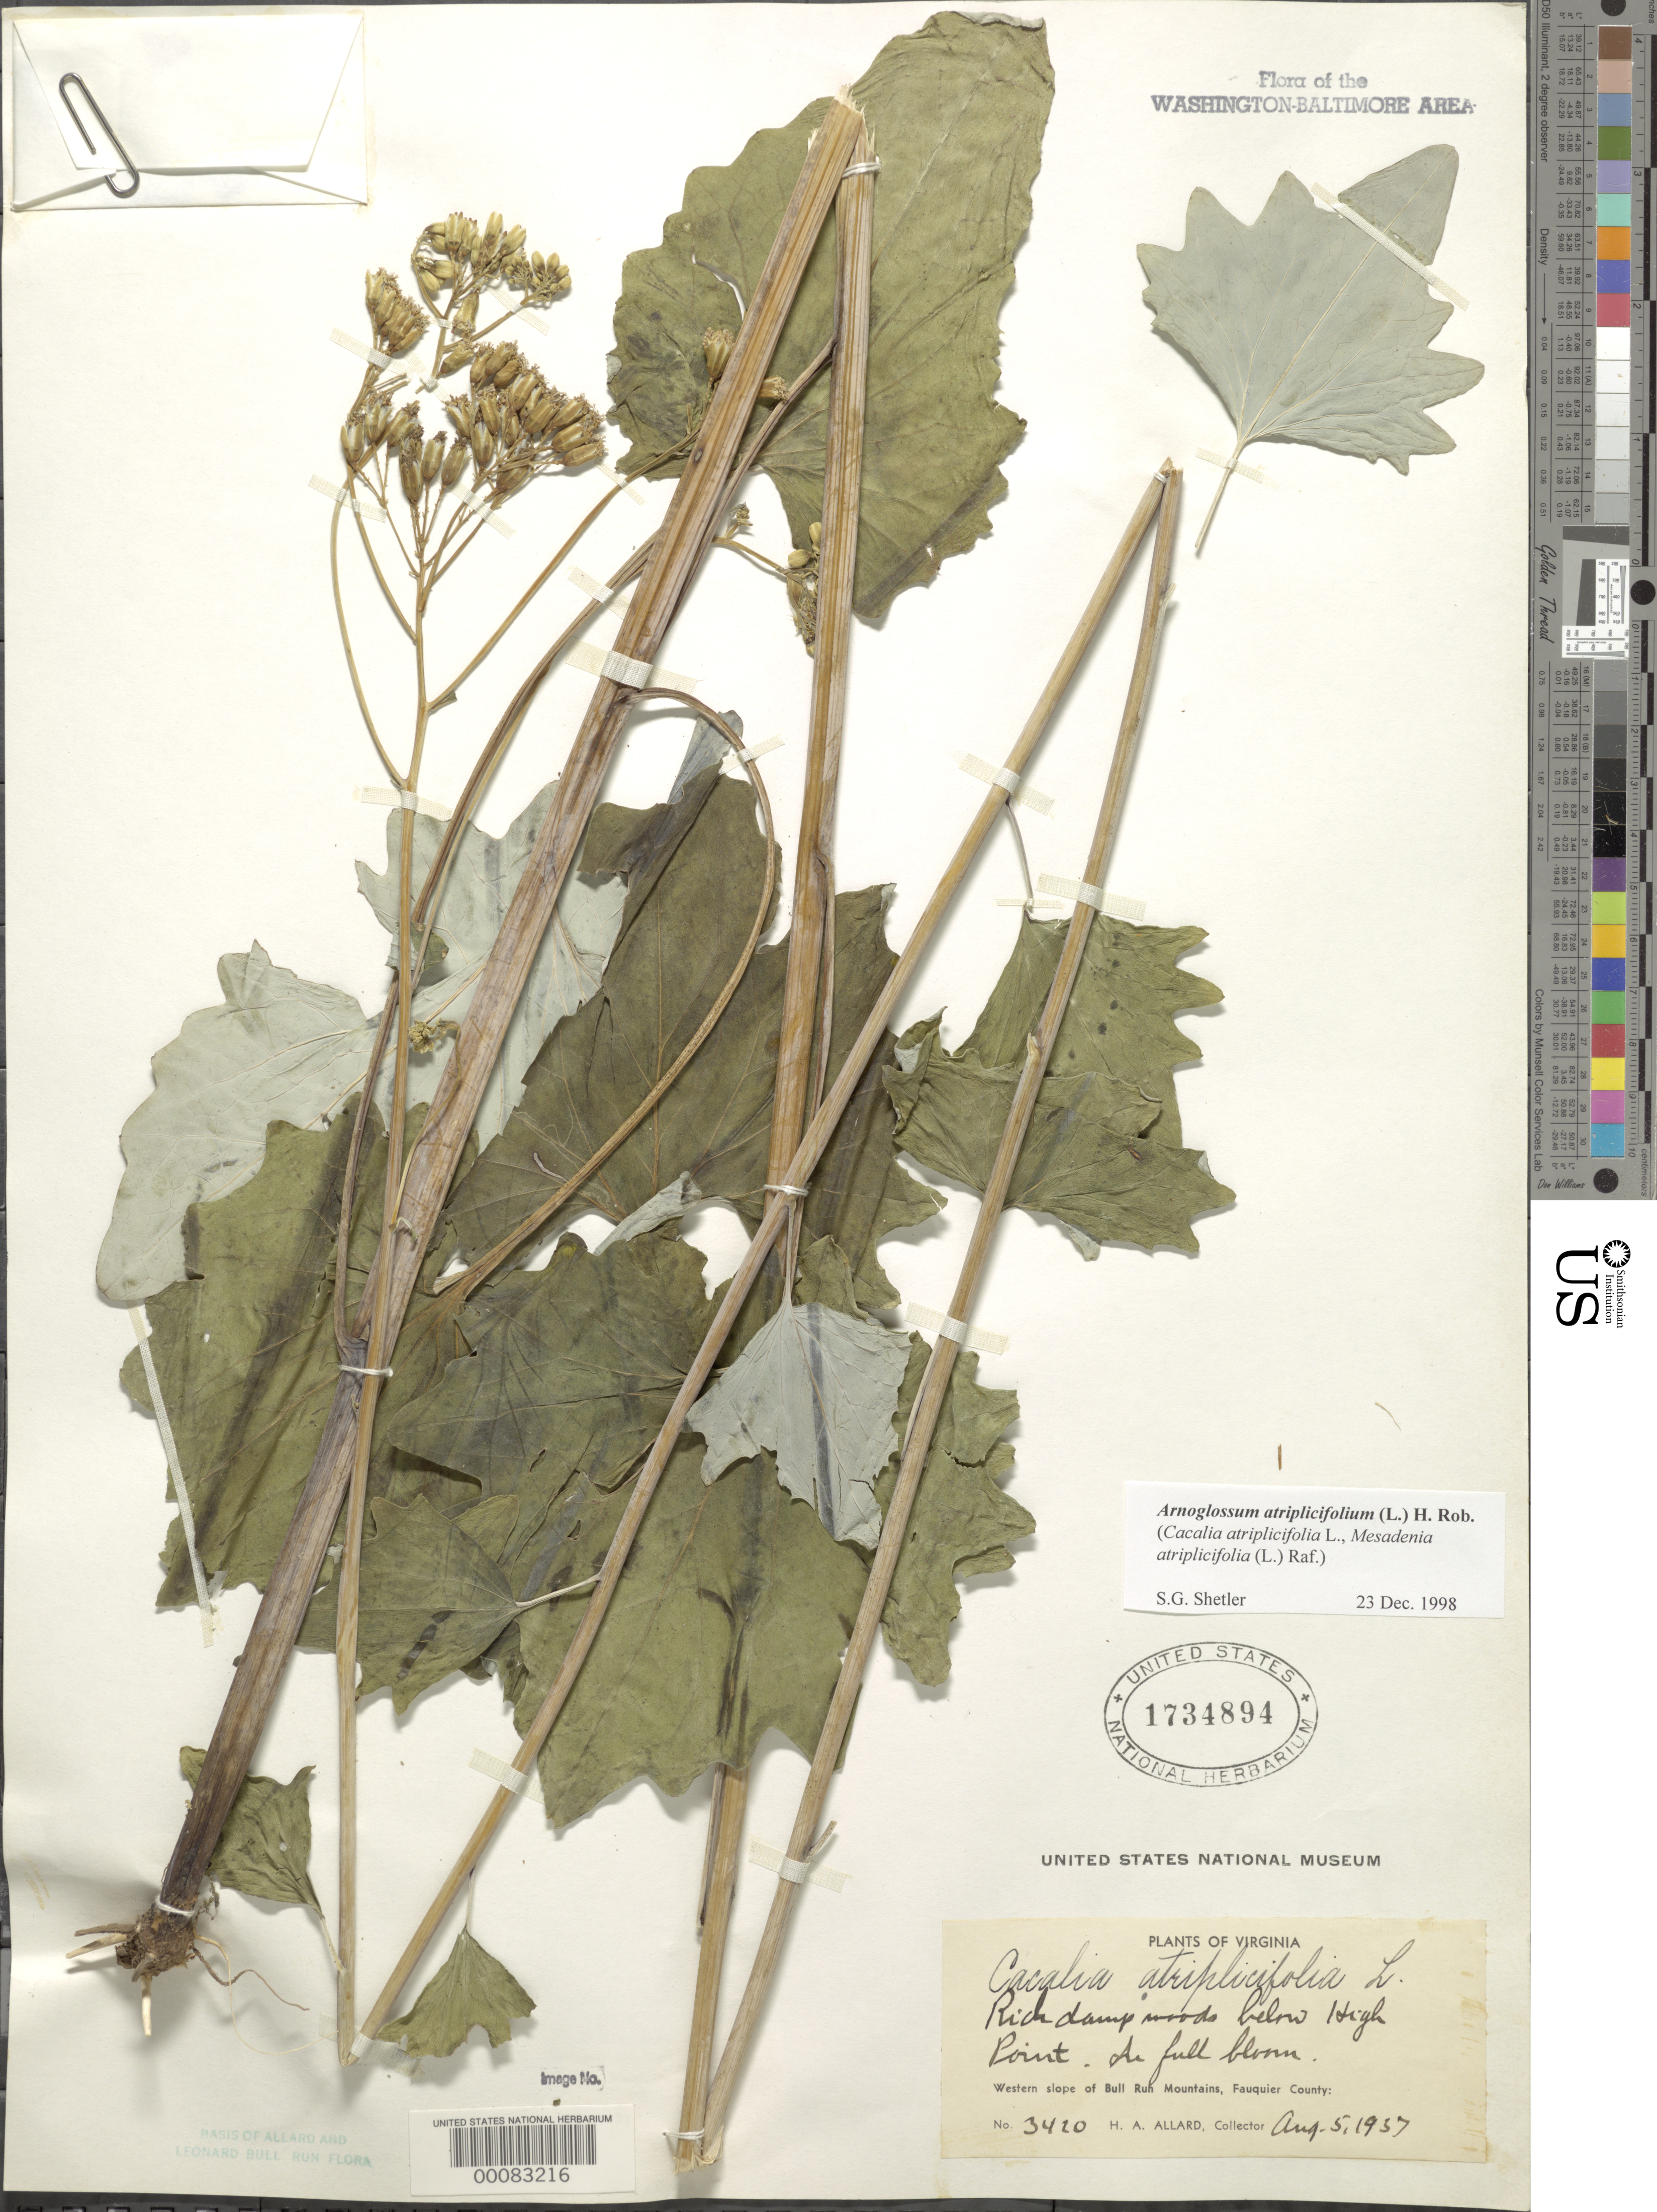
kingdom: Plantae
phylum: Tracheophyta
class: Magnoliopsida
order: Asterales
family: Asteraceae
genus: Arnoglossum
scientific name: Arnoglossum atriplicifolium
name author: (L.) H. Rob.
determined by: Shetler, Stanwyn G., (US), NMNH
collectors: H. A. Allard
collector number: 3420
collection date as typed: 05 Aug 1937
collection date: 1937-08-05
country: United States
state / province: Virginia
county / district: Fauquier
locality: Below High Point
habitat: Rich damp woods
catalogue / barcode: US 1734894